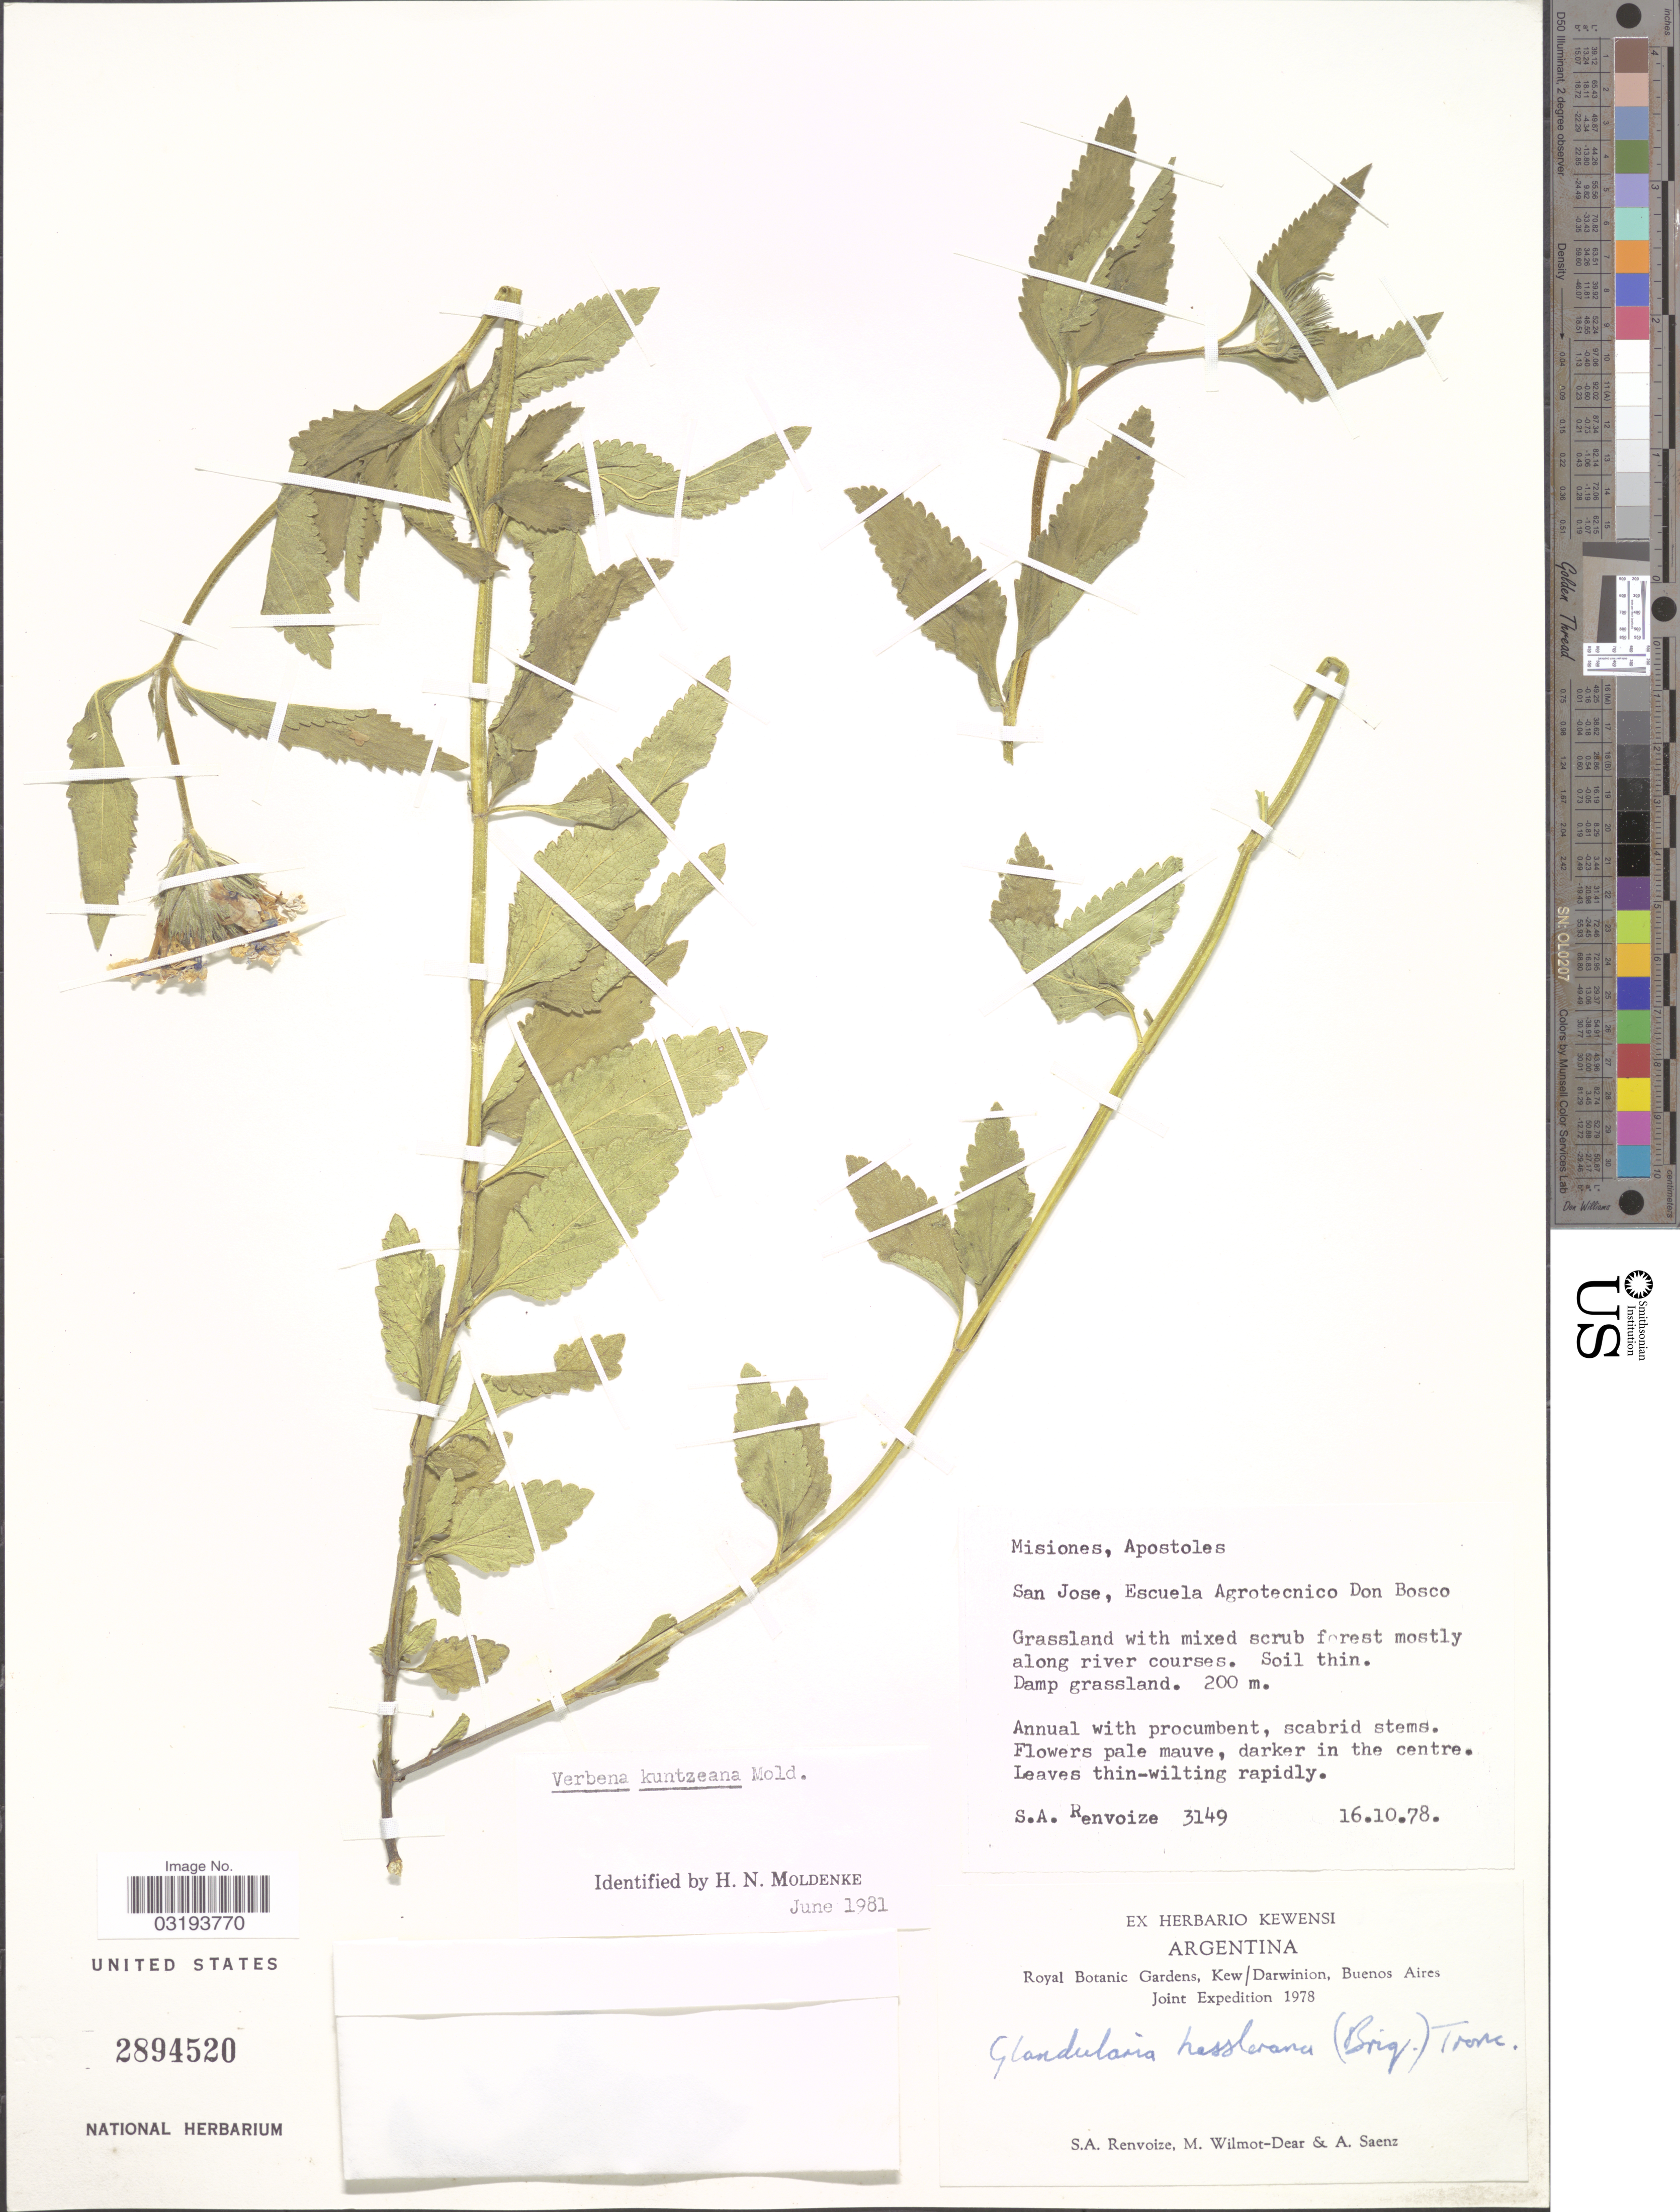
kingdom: Plantae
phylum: Tracheophyta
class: Magnoliopsida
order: Lamiales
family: Verbenaceae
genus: Verbena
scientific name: Verbena kuntzeana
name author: Moldenke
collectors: S. A. Renvoize, M. Wilmot-Dear & A. Saenz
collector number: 3149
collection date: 1978-10-16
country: Argentina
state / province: Misiones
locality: Misiones, Apostoles, San Jose, Escuela Agrotecnico Don Bosco.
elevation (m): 200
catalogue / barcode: US 2894520